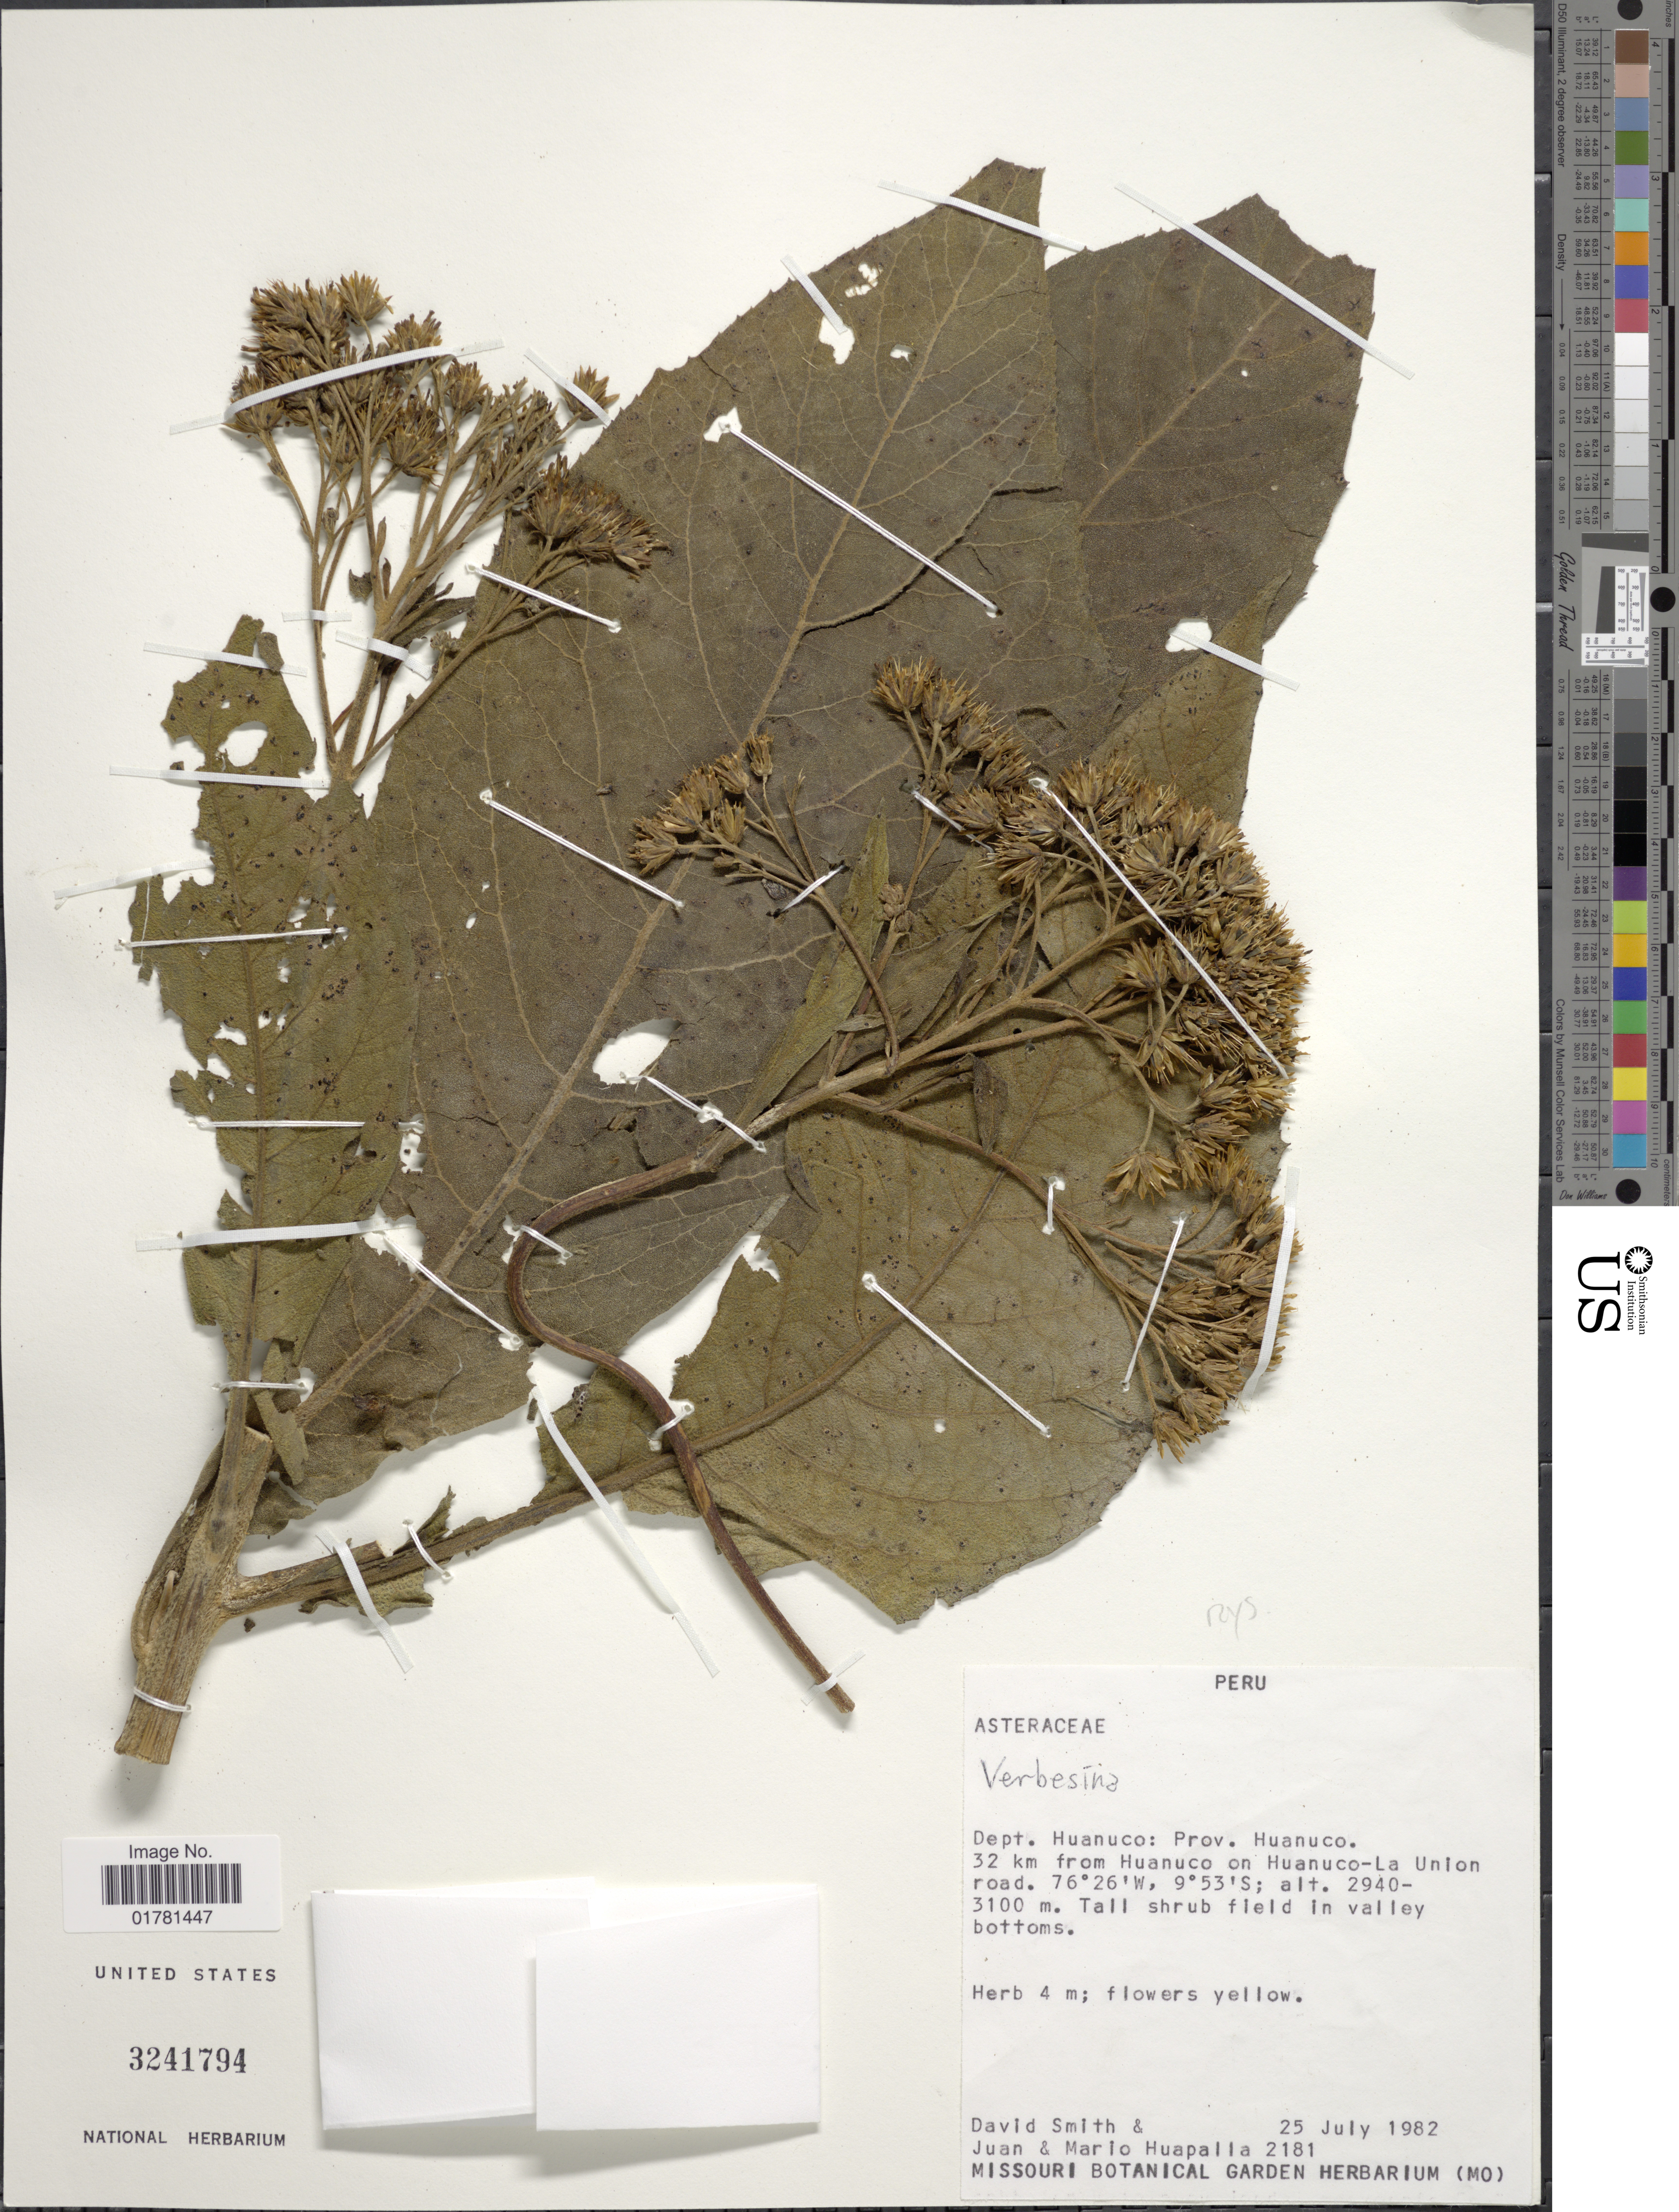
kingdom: Plantae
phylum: Tracheophyta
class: Magnoliopsida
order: Asterales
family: Asteraceae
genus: Verbesina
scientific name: Verbesina sp.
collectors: D. Smith, J. Huapalla & M. Huapalla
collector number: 2181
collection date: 1982-07-25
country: Peru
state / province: Huánuco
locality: Dept. Huanuco: 32 km from Huanuco on Huanuco-La Union road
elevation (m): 3100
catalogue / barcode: US 3241794